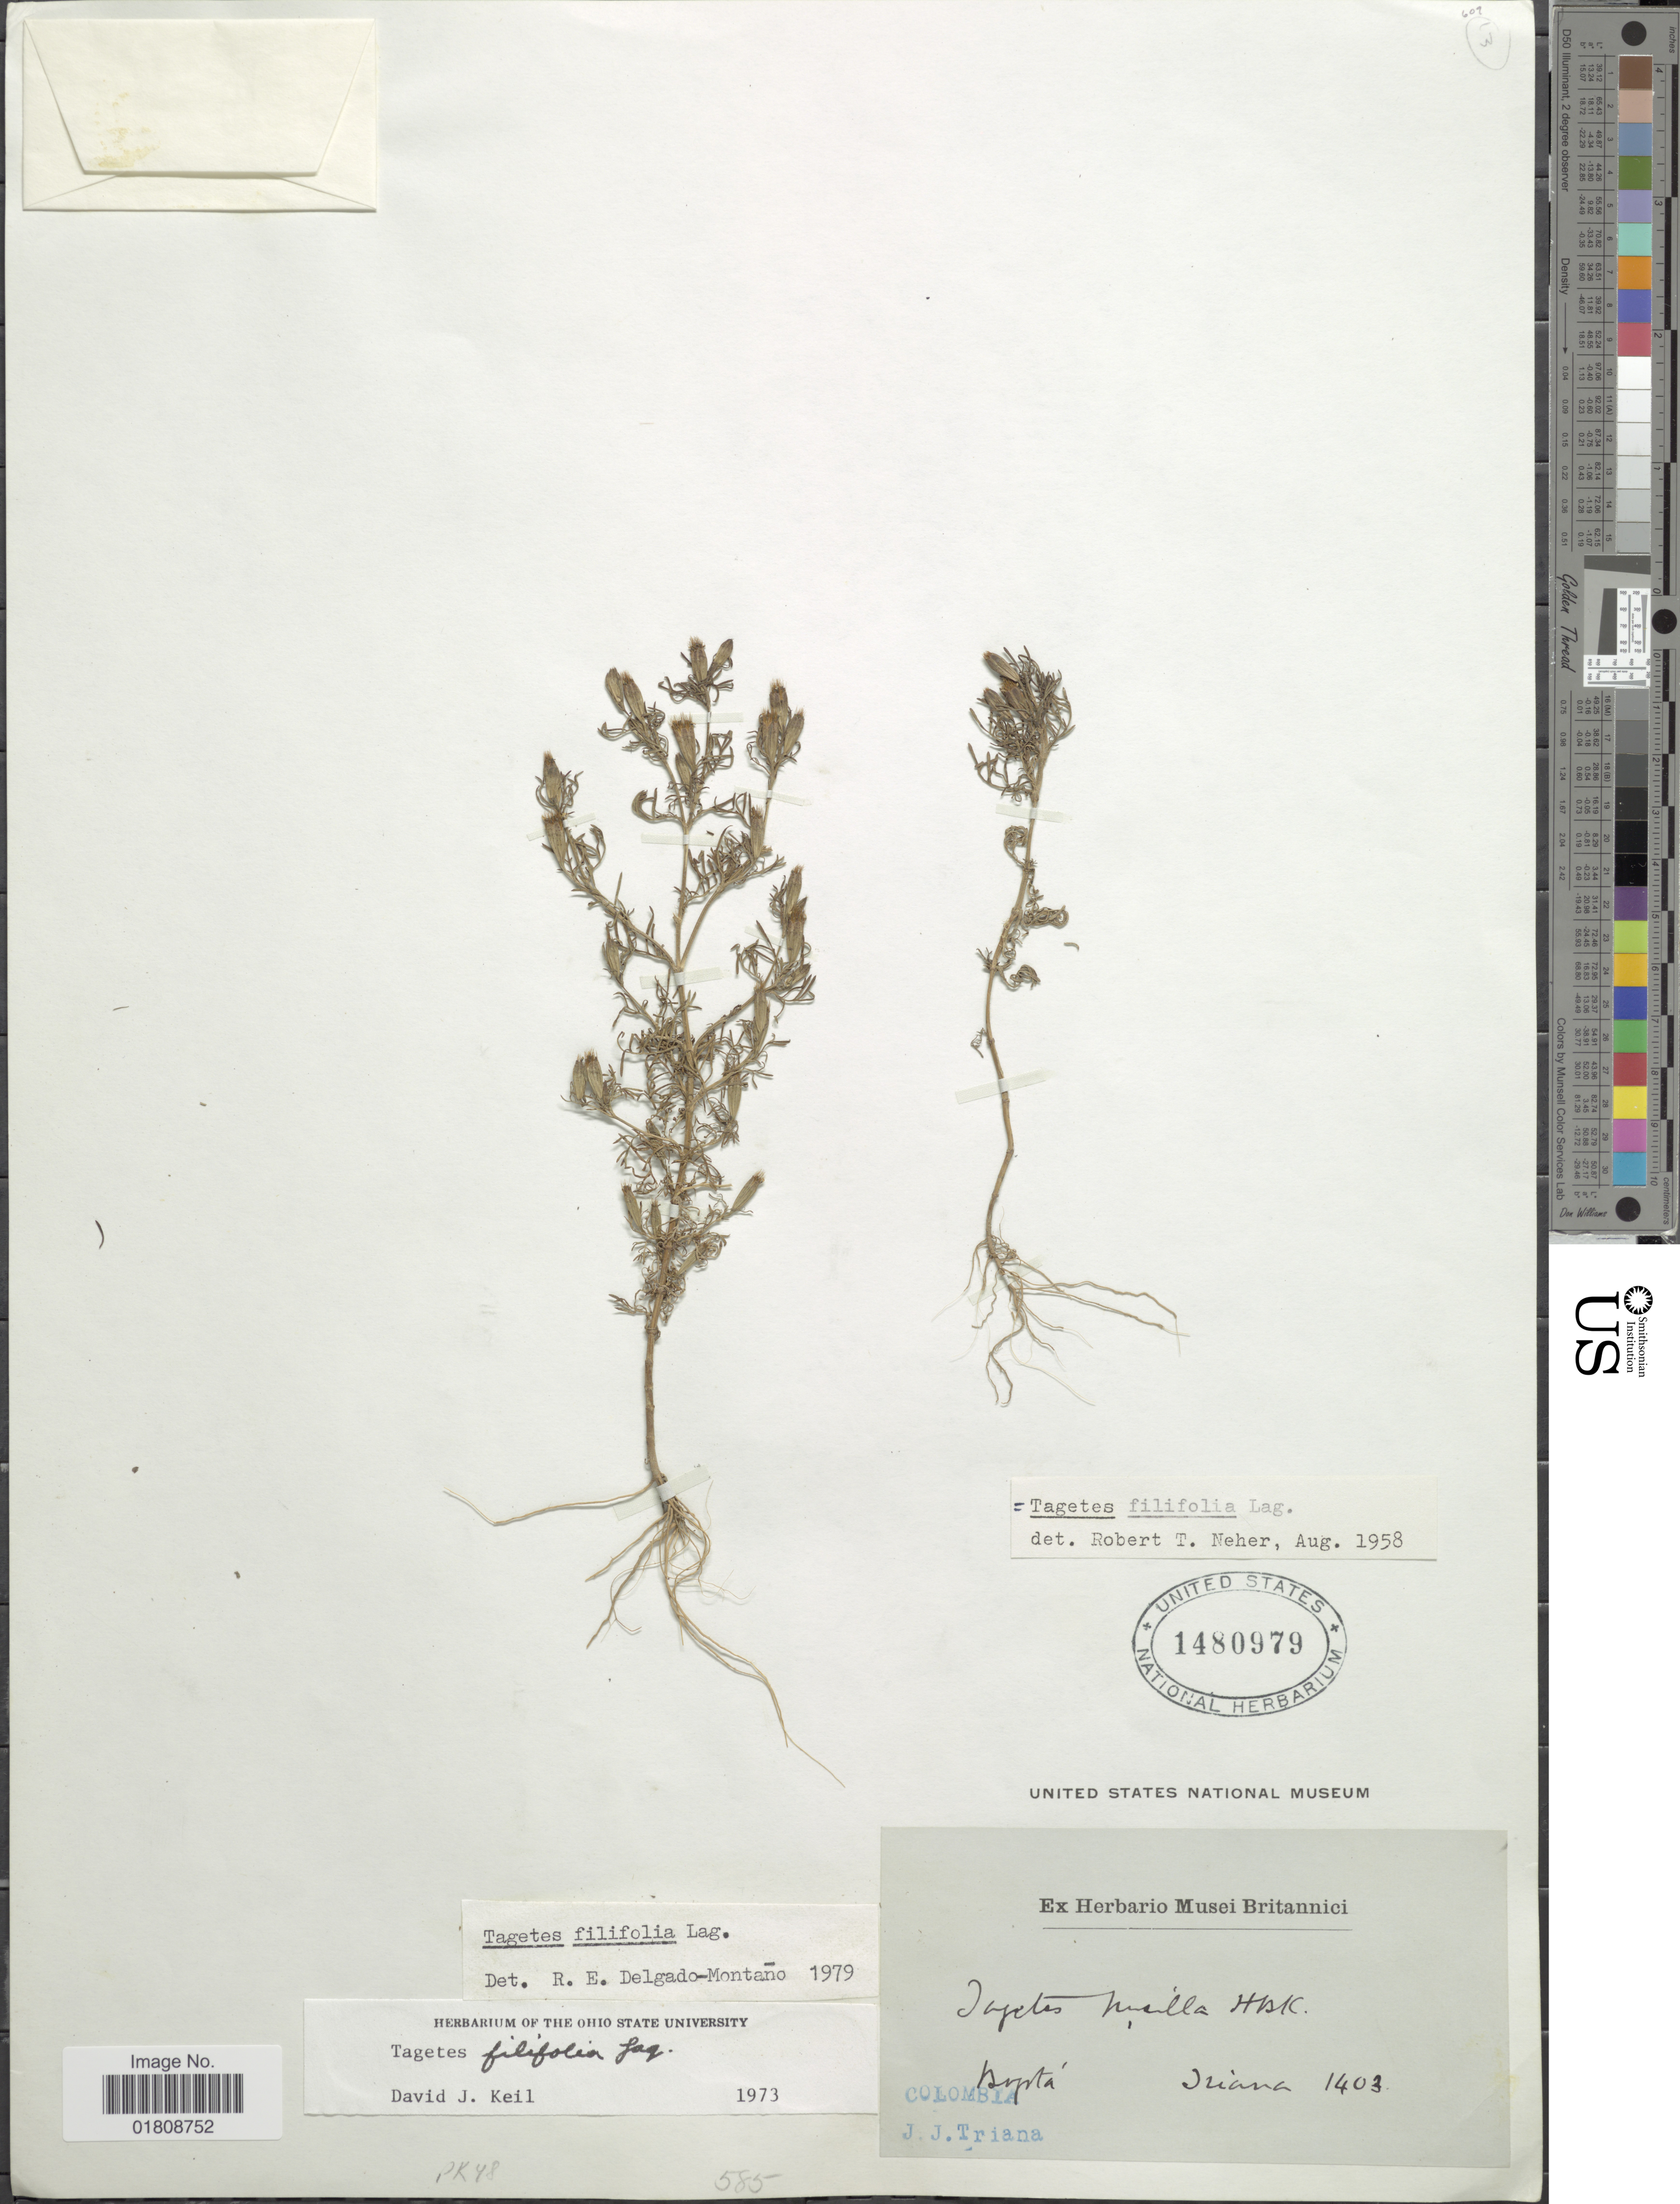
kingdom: Plantae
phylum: Tracheophyta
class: Magnoliopsida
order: Asterales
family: Asteraceae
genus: Tagetes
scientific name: Tagetes filifolia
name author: Lag.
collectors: J. J. Triana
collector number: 1403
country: Colombia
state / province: Bogota D.C.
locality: Bogota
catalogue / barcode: US 1480979